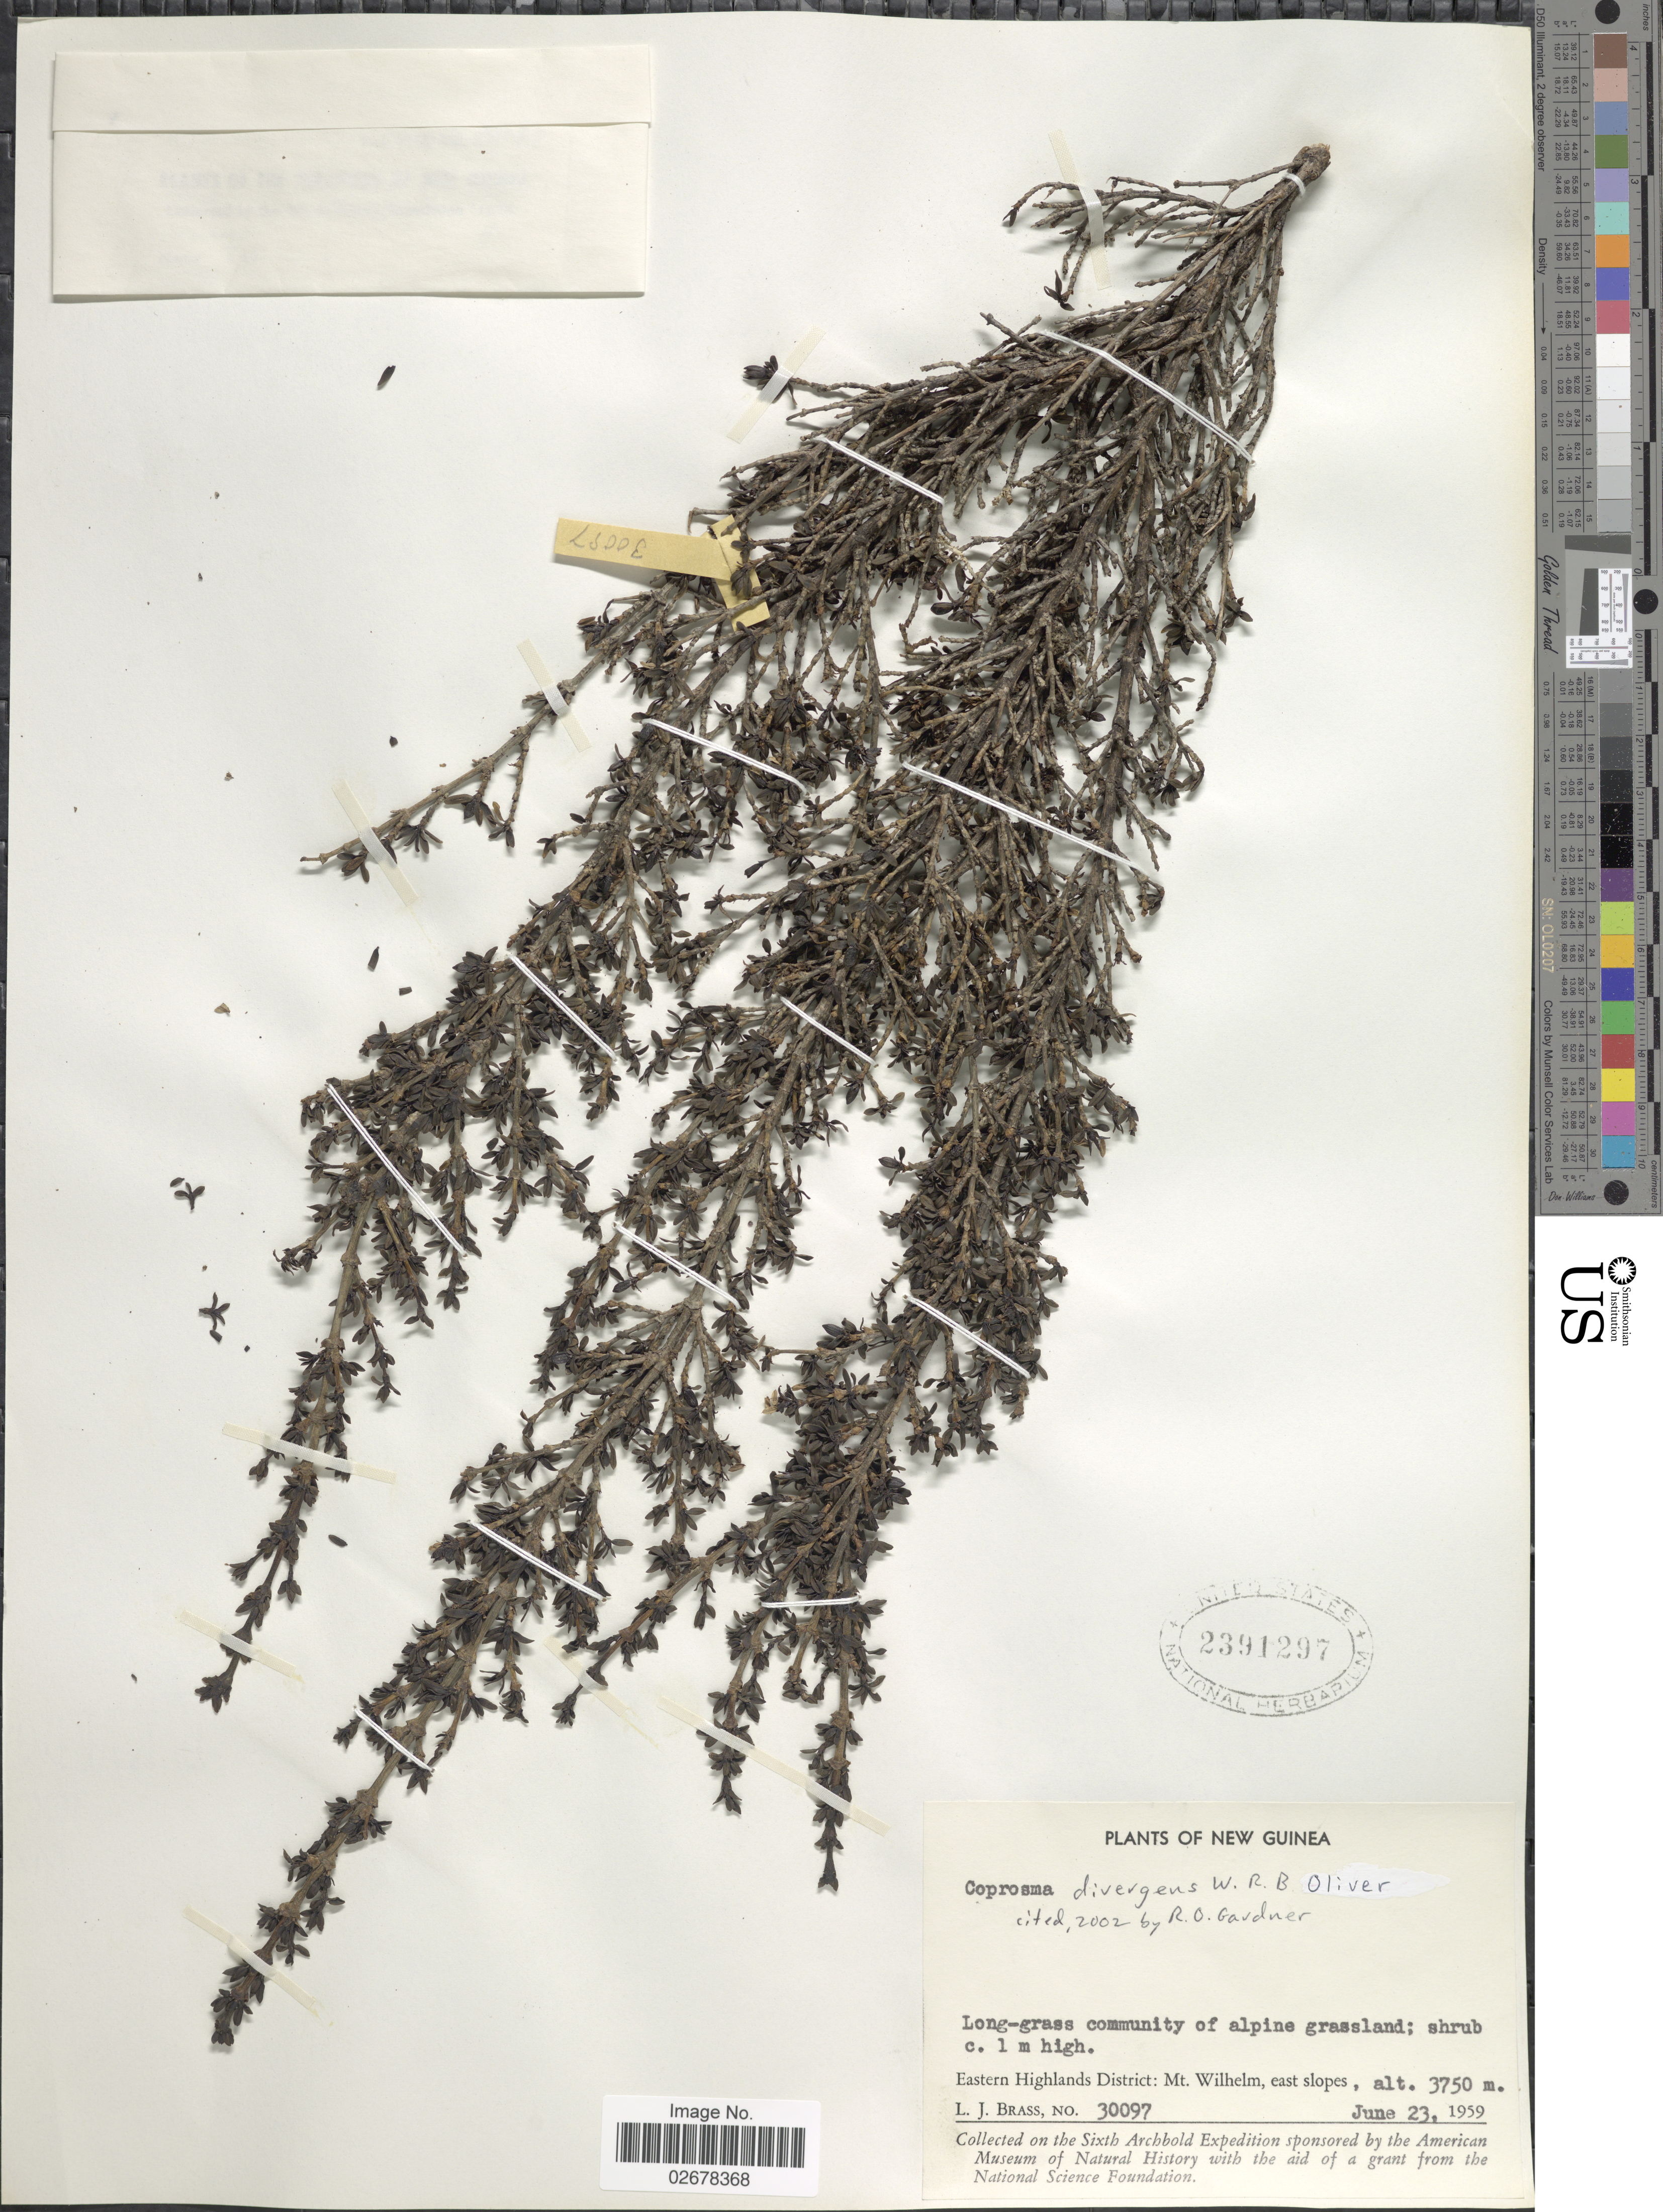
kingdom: Plantae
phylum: Tracheophyta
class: Magnoliopsida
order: Gentianales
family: Rubiaceae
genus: Coprosma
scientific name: Coprosma divergens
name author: W.R.B. Oliv.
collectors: L. J. Brass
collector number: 30097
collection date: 1959-06-23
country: Papua New Guinea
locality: New Guinea, Eastern Highlands District: Mt. Wilhelm, east slopes.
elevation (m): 3750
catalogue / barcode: US 2391297